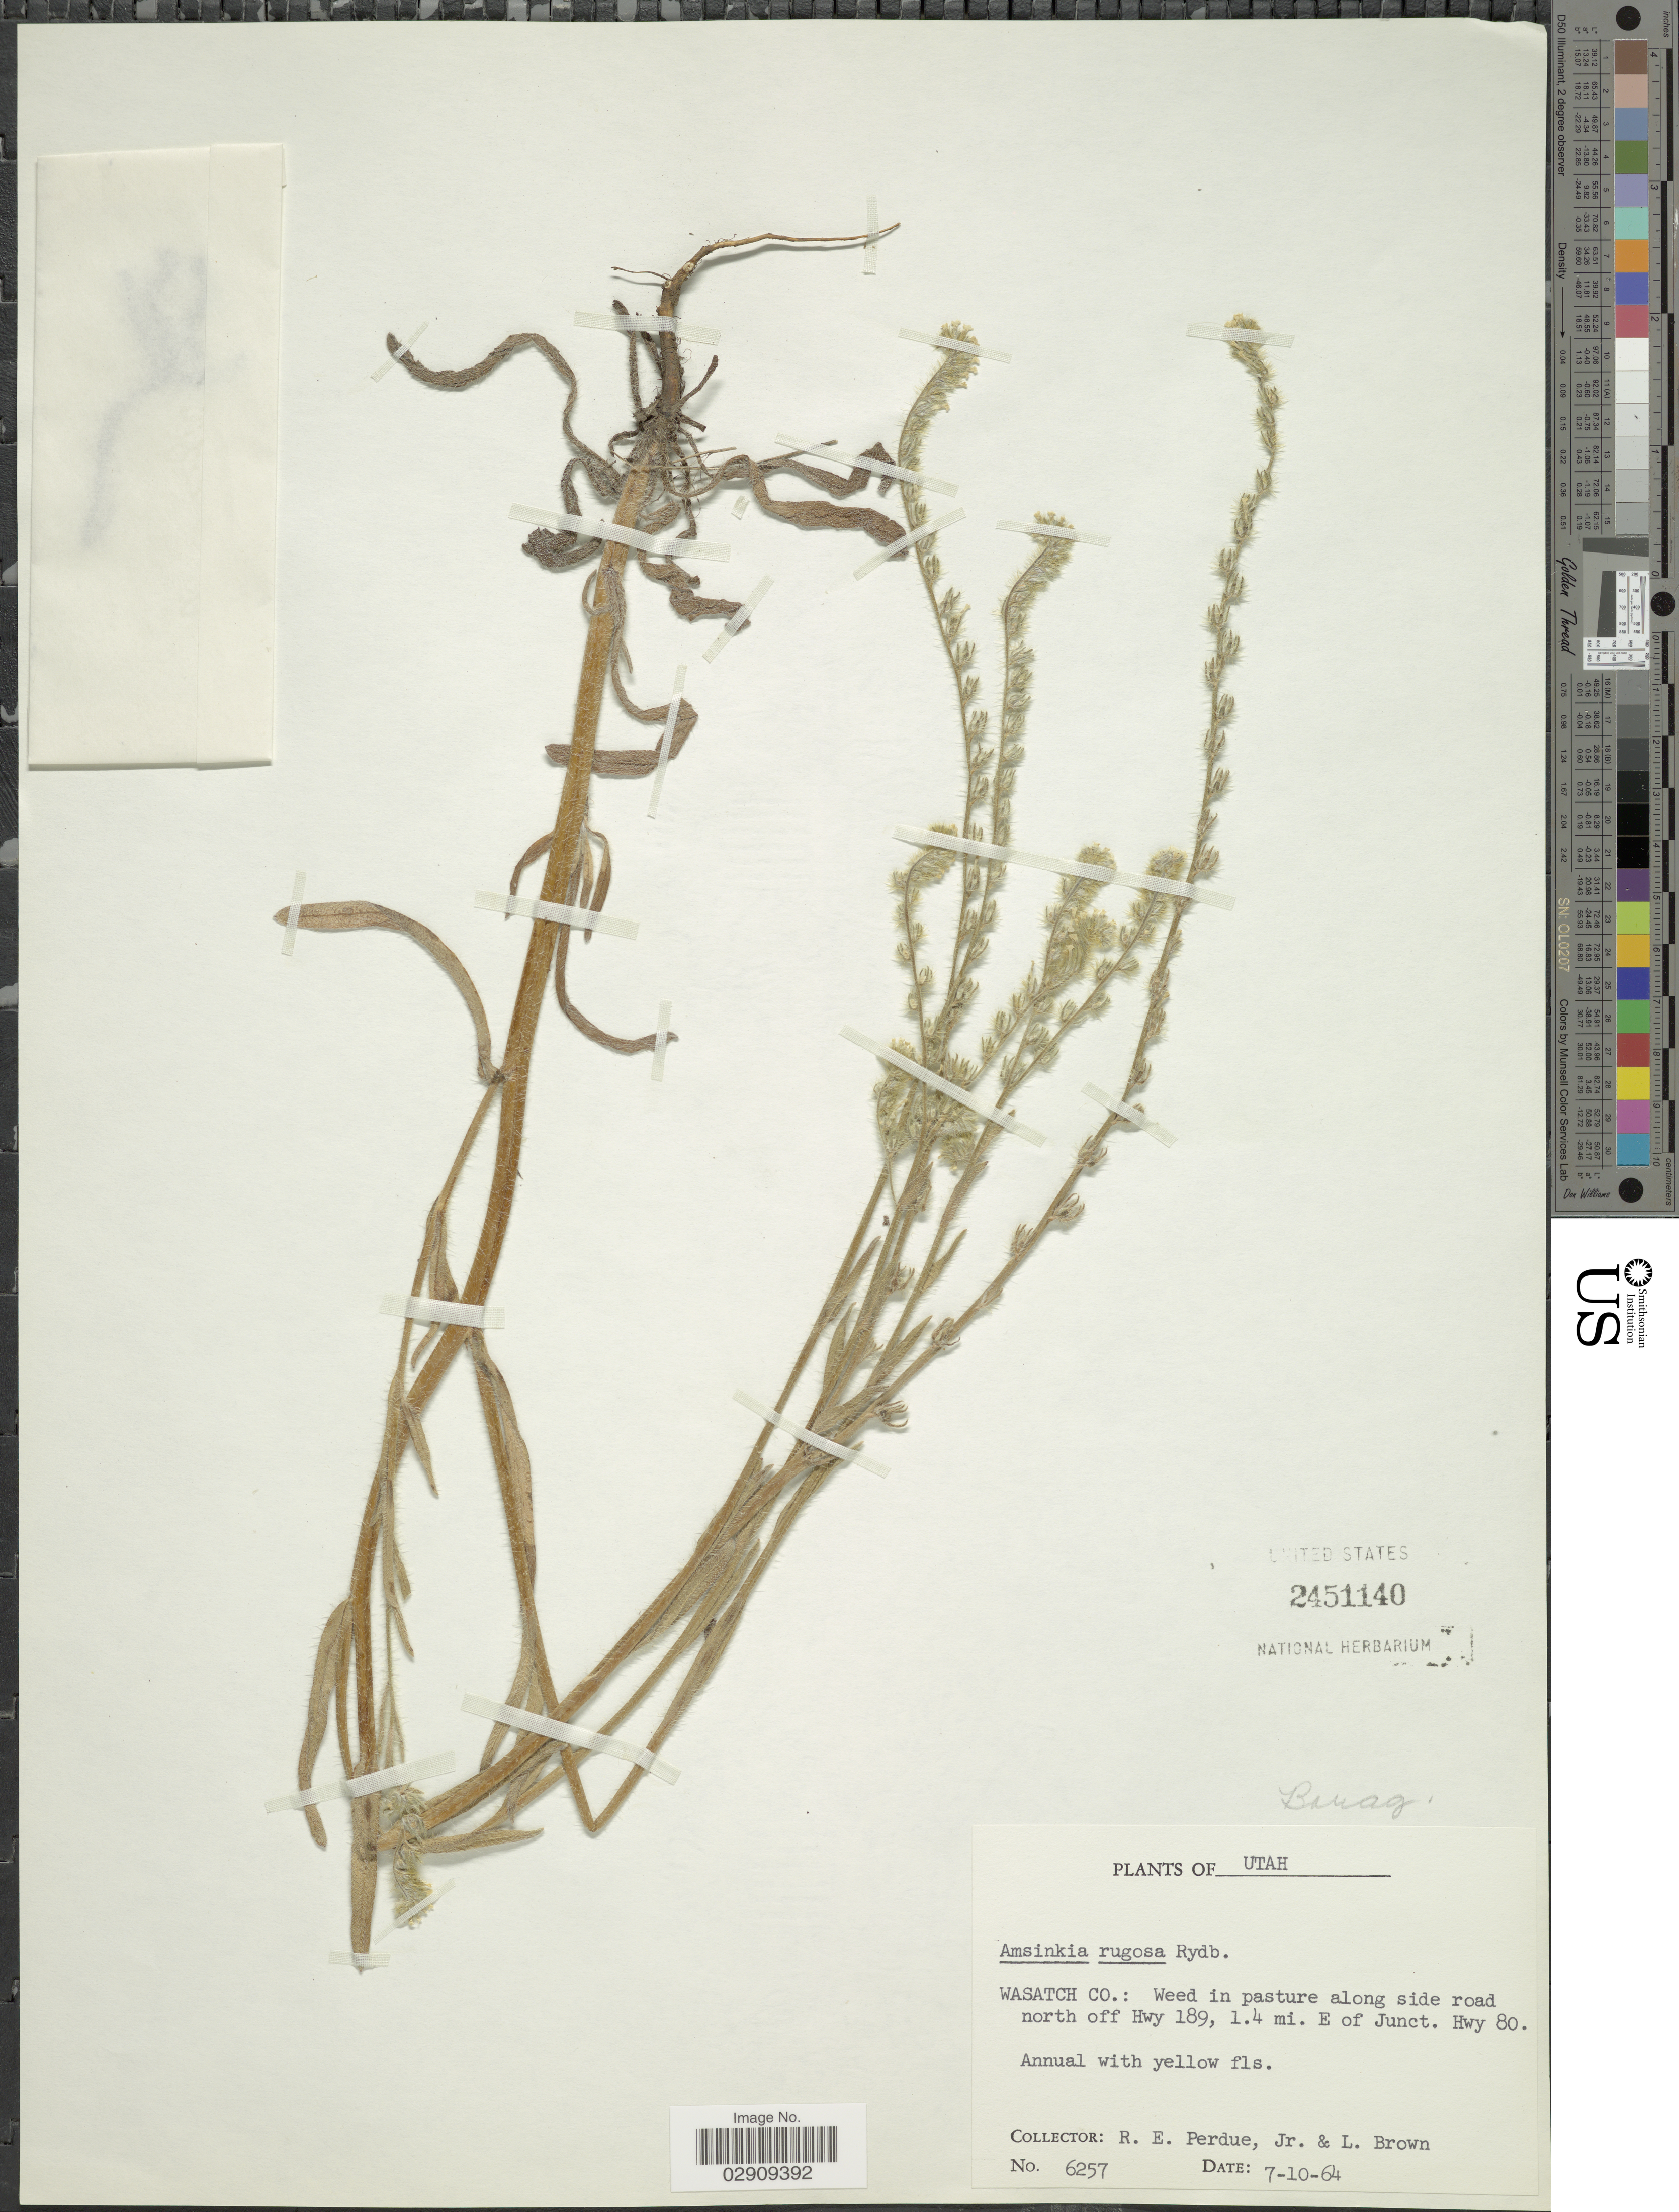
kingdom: Plantae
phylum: Tracheophyta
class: Magnoliopsida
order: Boraginales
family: Boraginaceae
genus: Amsinckia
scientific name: Amsinckia menziesii var. intermedia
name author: (Fisch. & C.A. Mey.) Ganders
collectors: R. E. Perdue & L. Brown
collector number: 6257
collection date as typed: Transcribed d/m/y: 10/7/64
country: United States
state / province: Utah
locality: Wasatch Co.: Along side road north off Hwy 189, 1.4 mi. E of Junct. Hwy 80.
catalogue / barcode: US 2451140